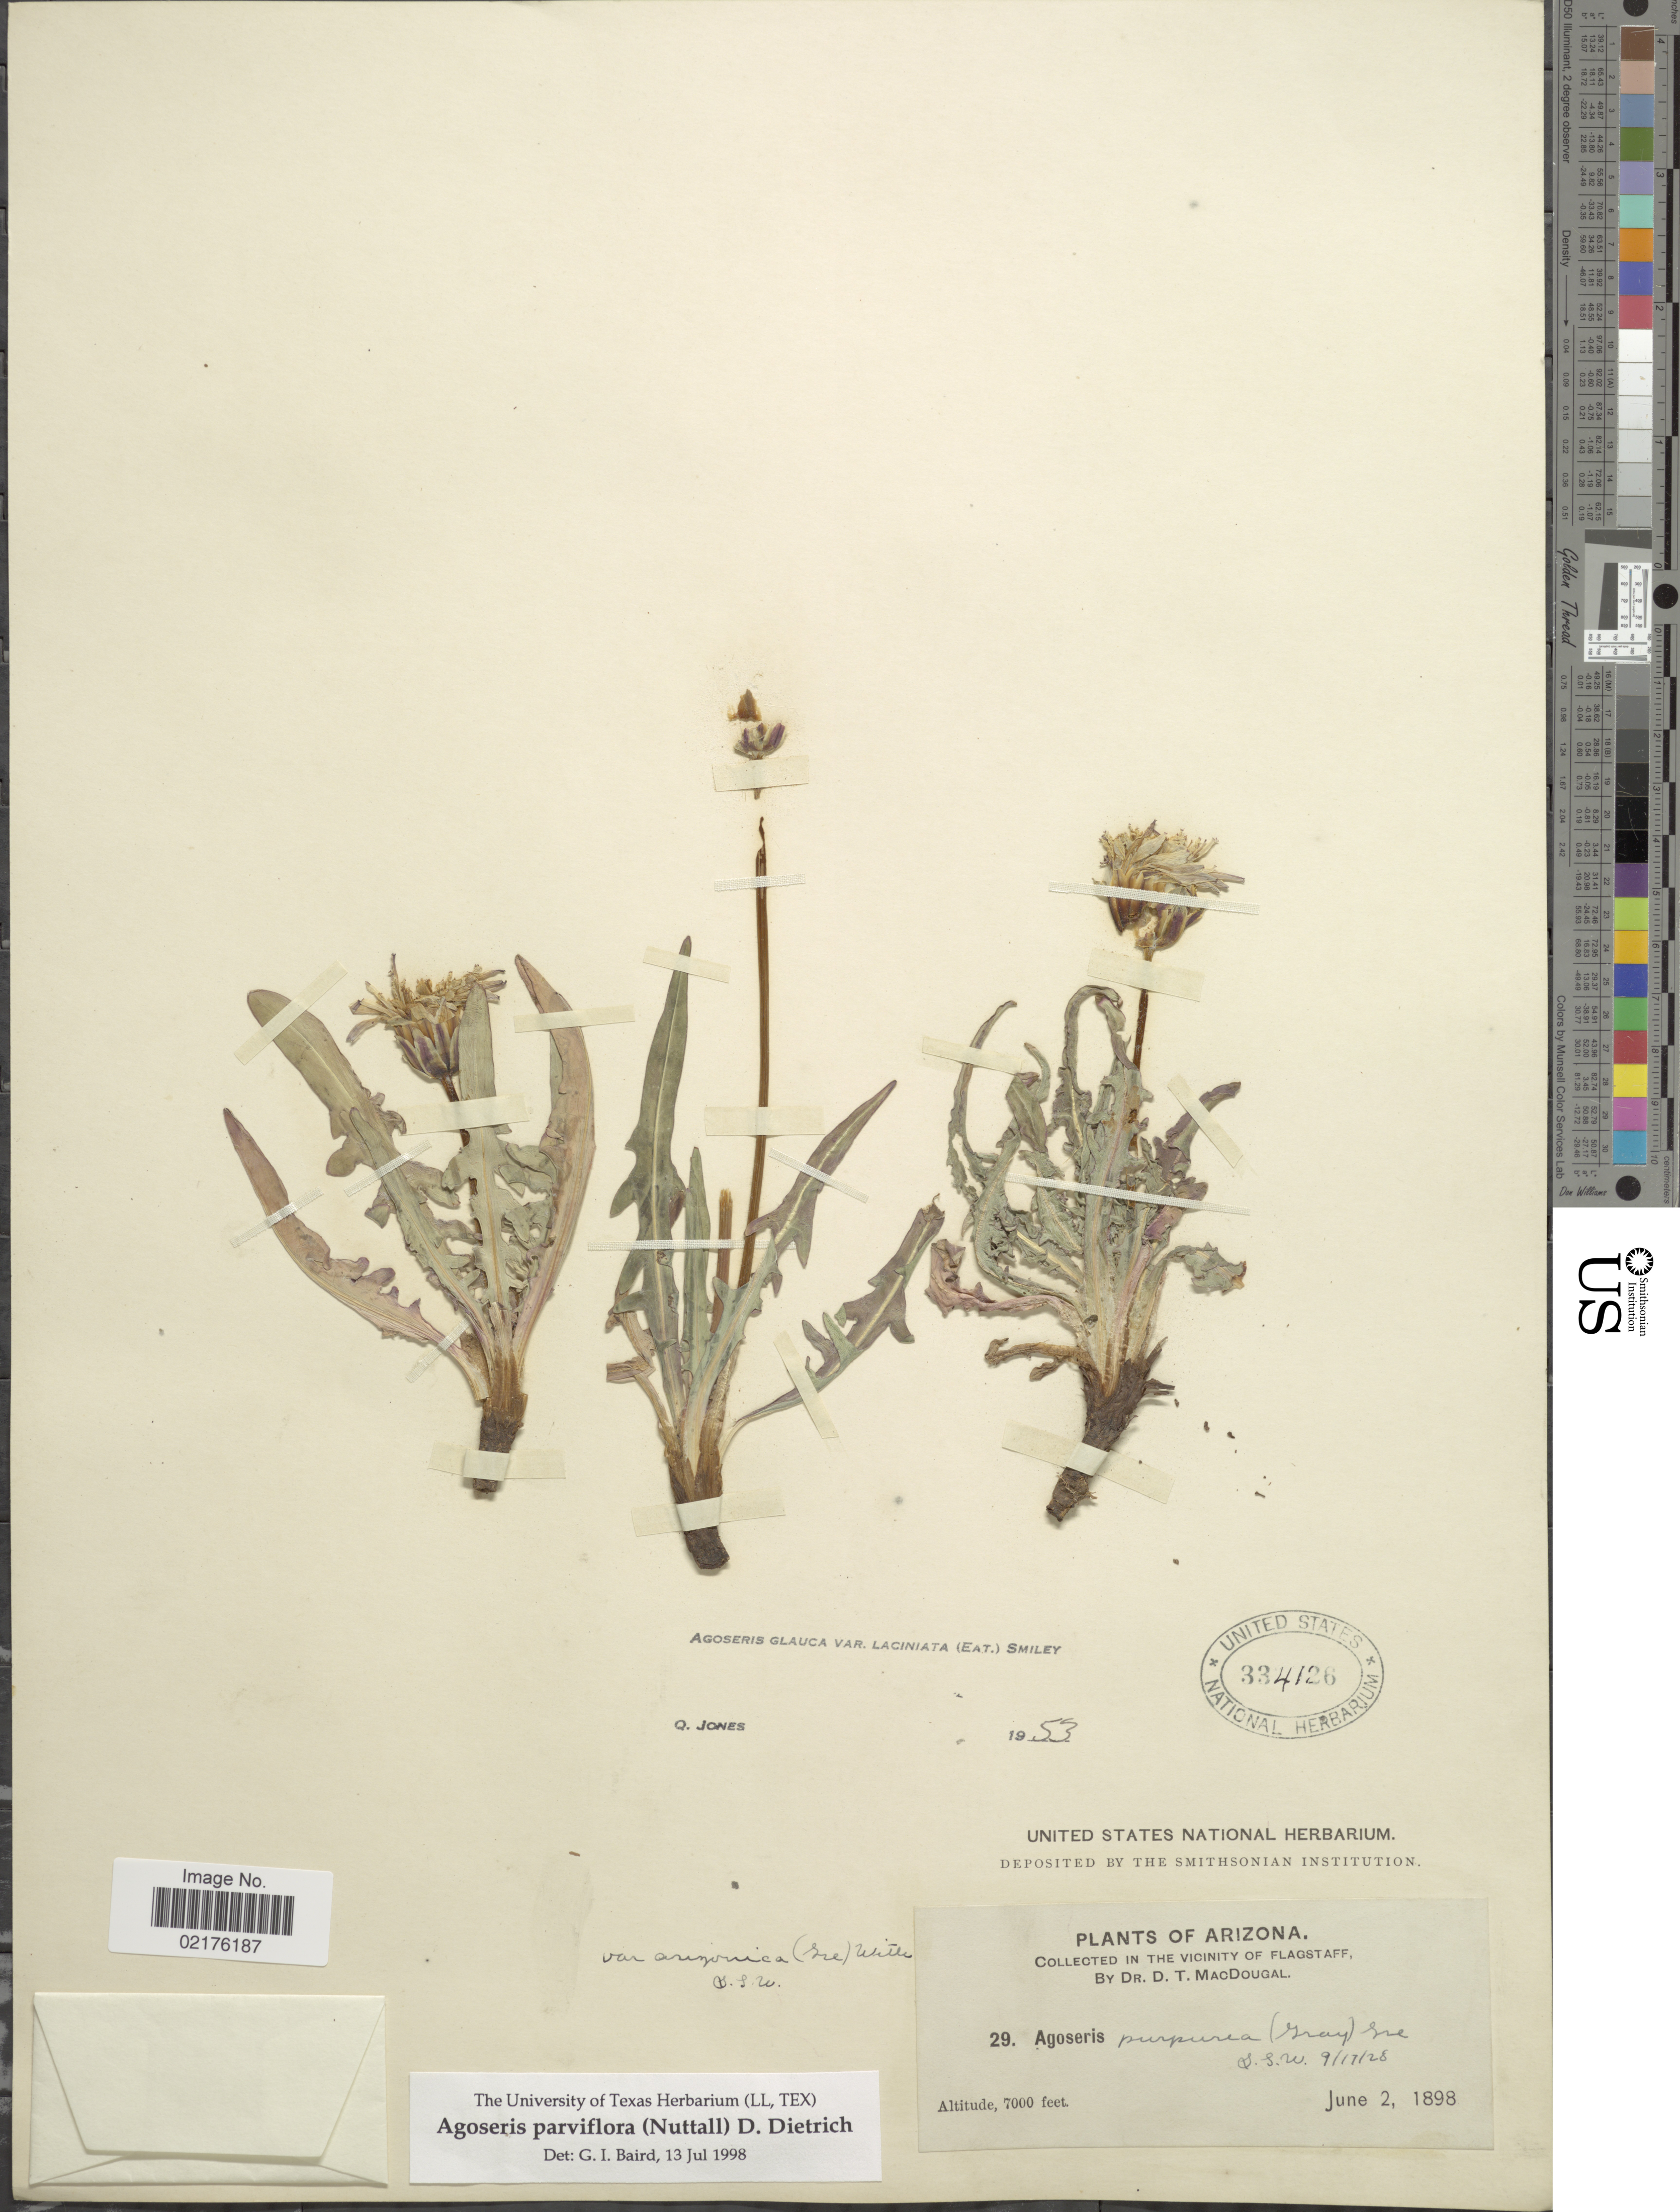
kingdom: Plantae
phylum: Tracheophyta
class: Magnoliopsida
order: Asterales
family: Asteraceae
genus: Agoseris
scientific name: Agoseris parviflora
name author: (Nutt.) D. Dietr.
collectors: D. T. MacDougal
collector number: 29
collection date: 1898-06-02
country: United States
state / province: Arizona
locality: In the Vicinity of Flagstaff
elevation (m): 2134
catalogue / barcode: US 334126